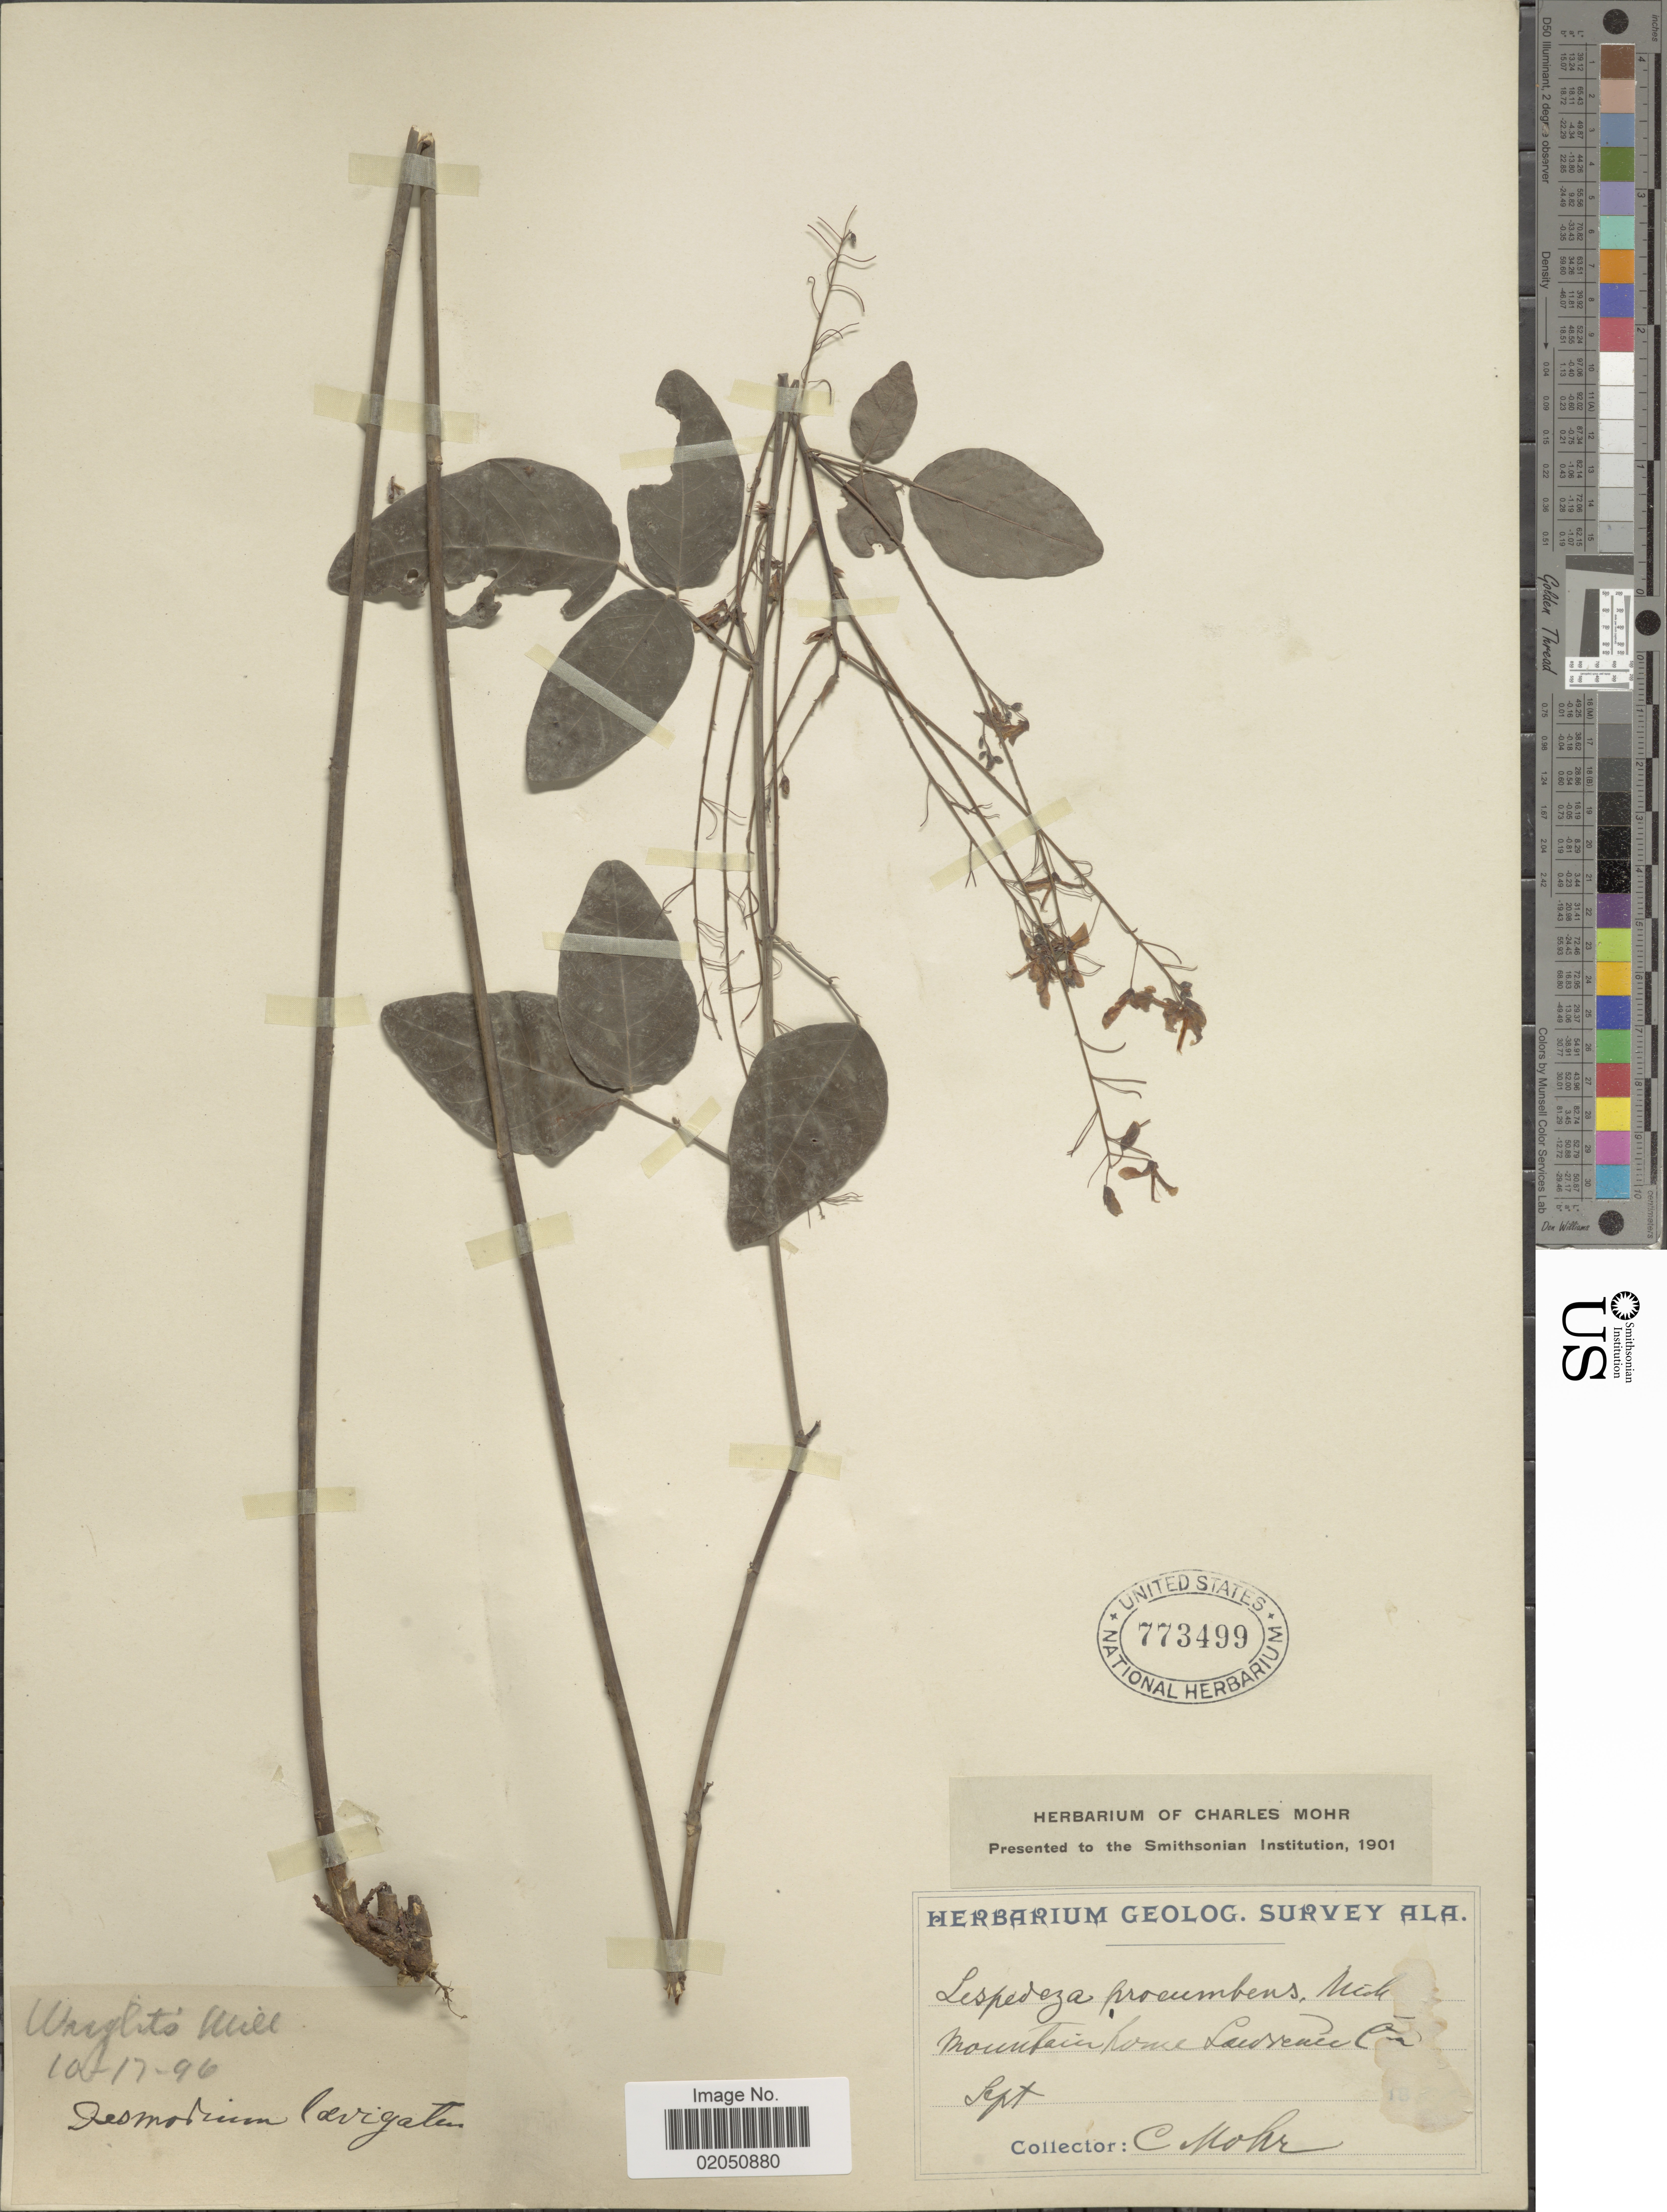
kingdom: Plantae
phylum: Tracheophyta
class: Magnoliopsida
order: Fabales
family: Fabaceae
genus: Desmodium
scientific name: Desmodium laevigatum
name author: (Nutt.) DC.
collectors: C. T. Mohr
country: United States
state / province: Alabama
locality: Mountain home Lawrence Co.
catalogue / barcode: US 773499